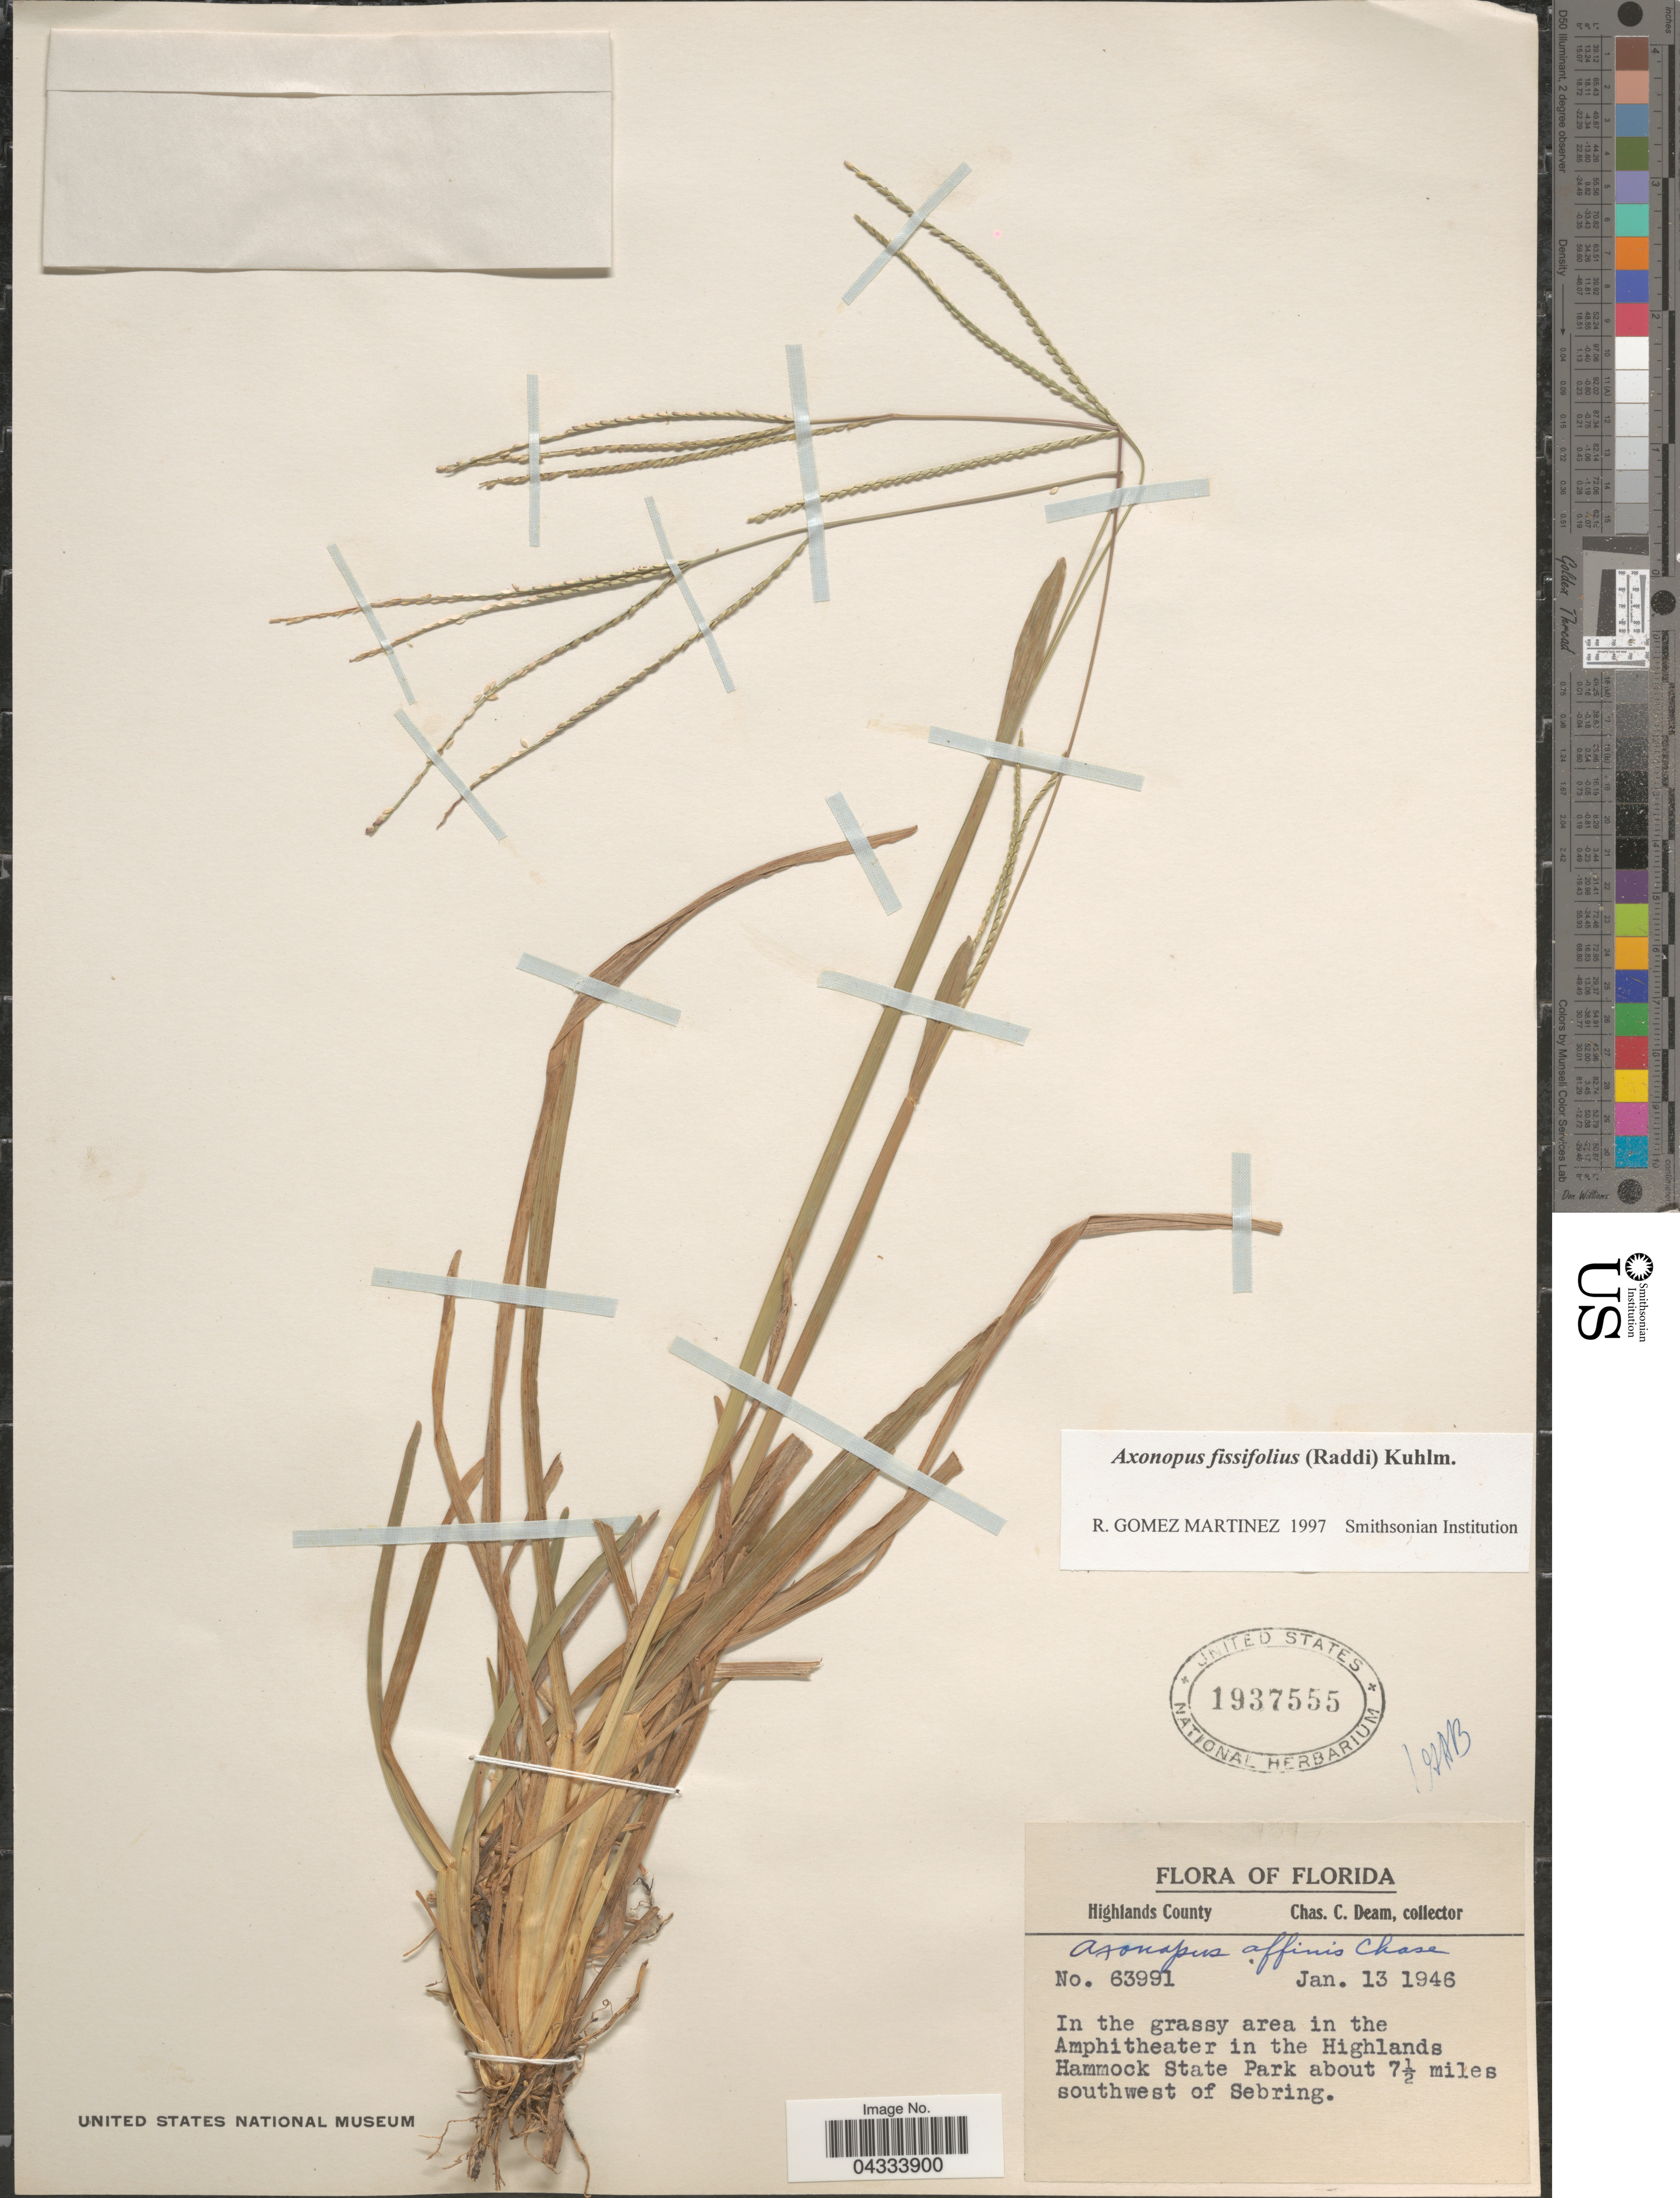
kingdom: Plantae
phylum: Tracheophyta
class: Liliopsida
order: Poales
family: Poaceae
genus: Axonopus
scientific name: Axonopus fissifolius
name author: (Raddi) Kuhlm.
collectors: C. C. Deam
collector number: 63991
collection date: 1946-01-13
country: United States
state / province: Florida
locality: Highlands County. In the grassy area in the Amphitheater in the Highlands Hammock State Park about 7½ miles southwest of Sebring.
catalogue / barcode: US 1937555